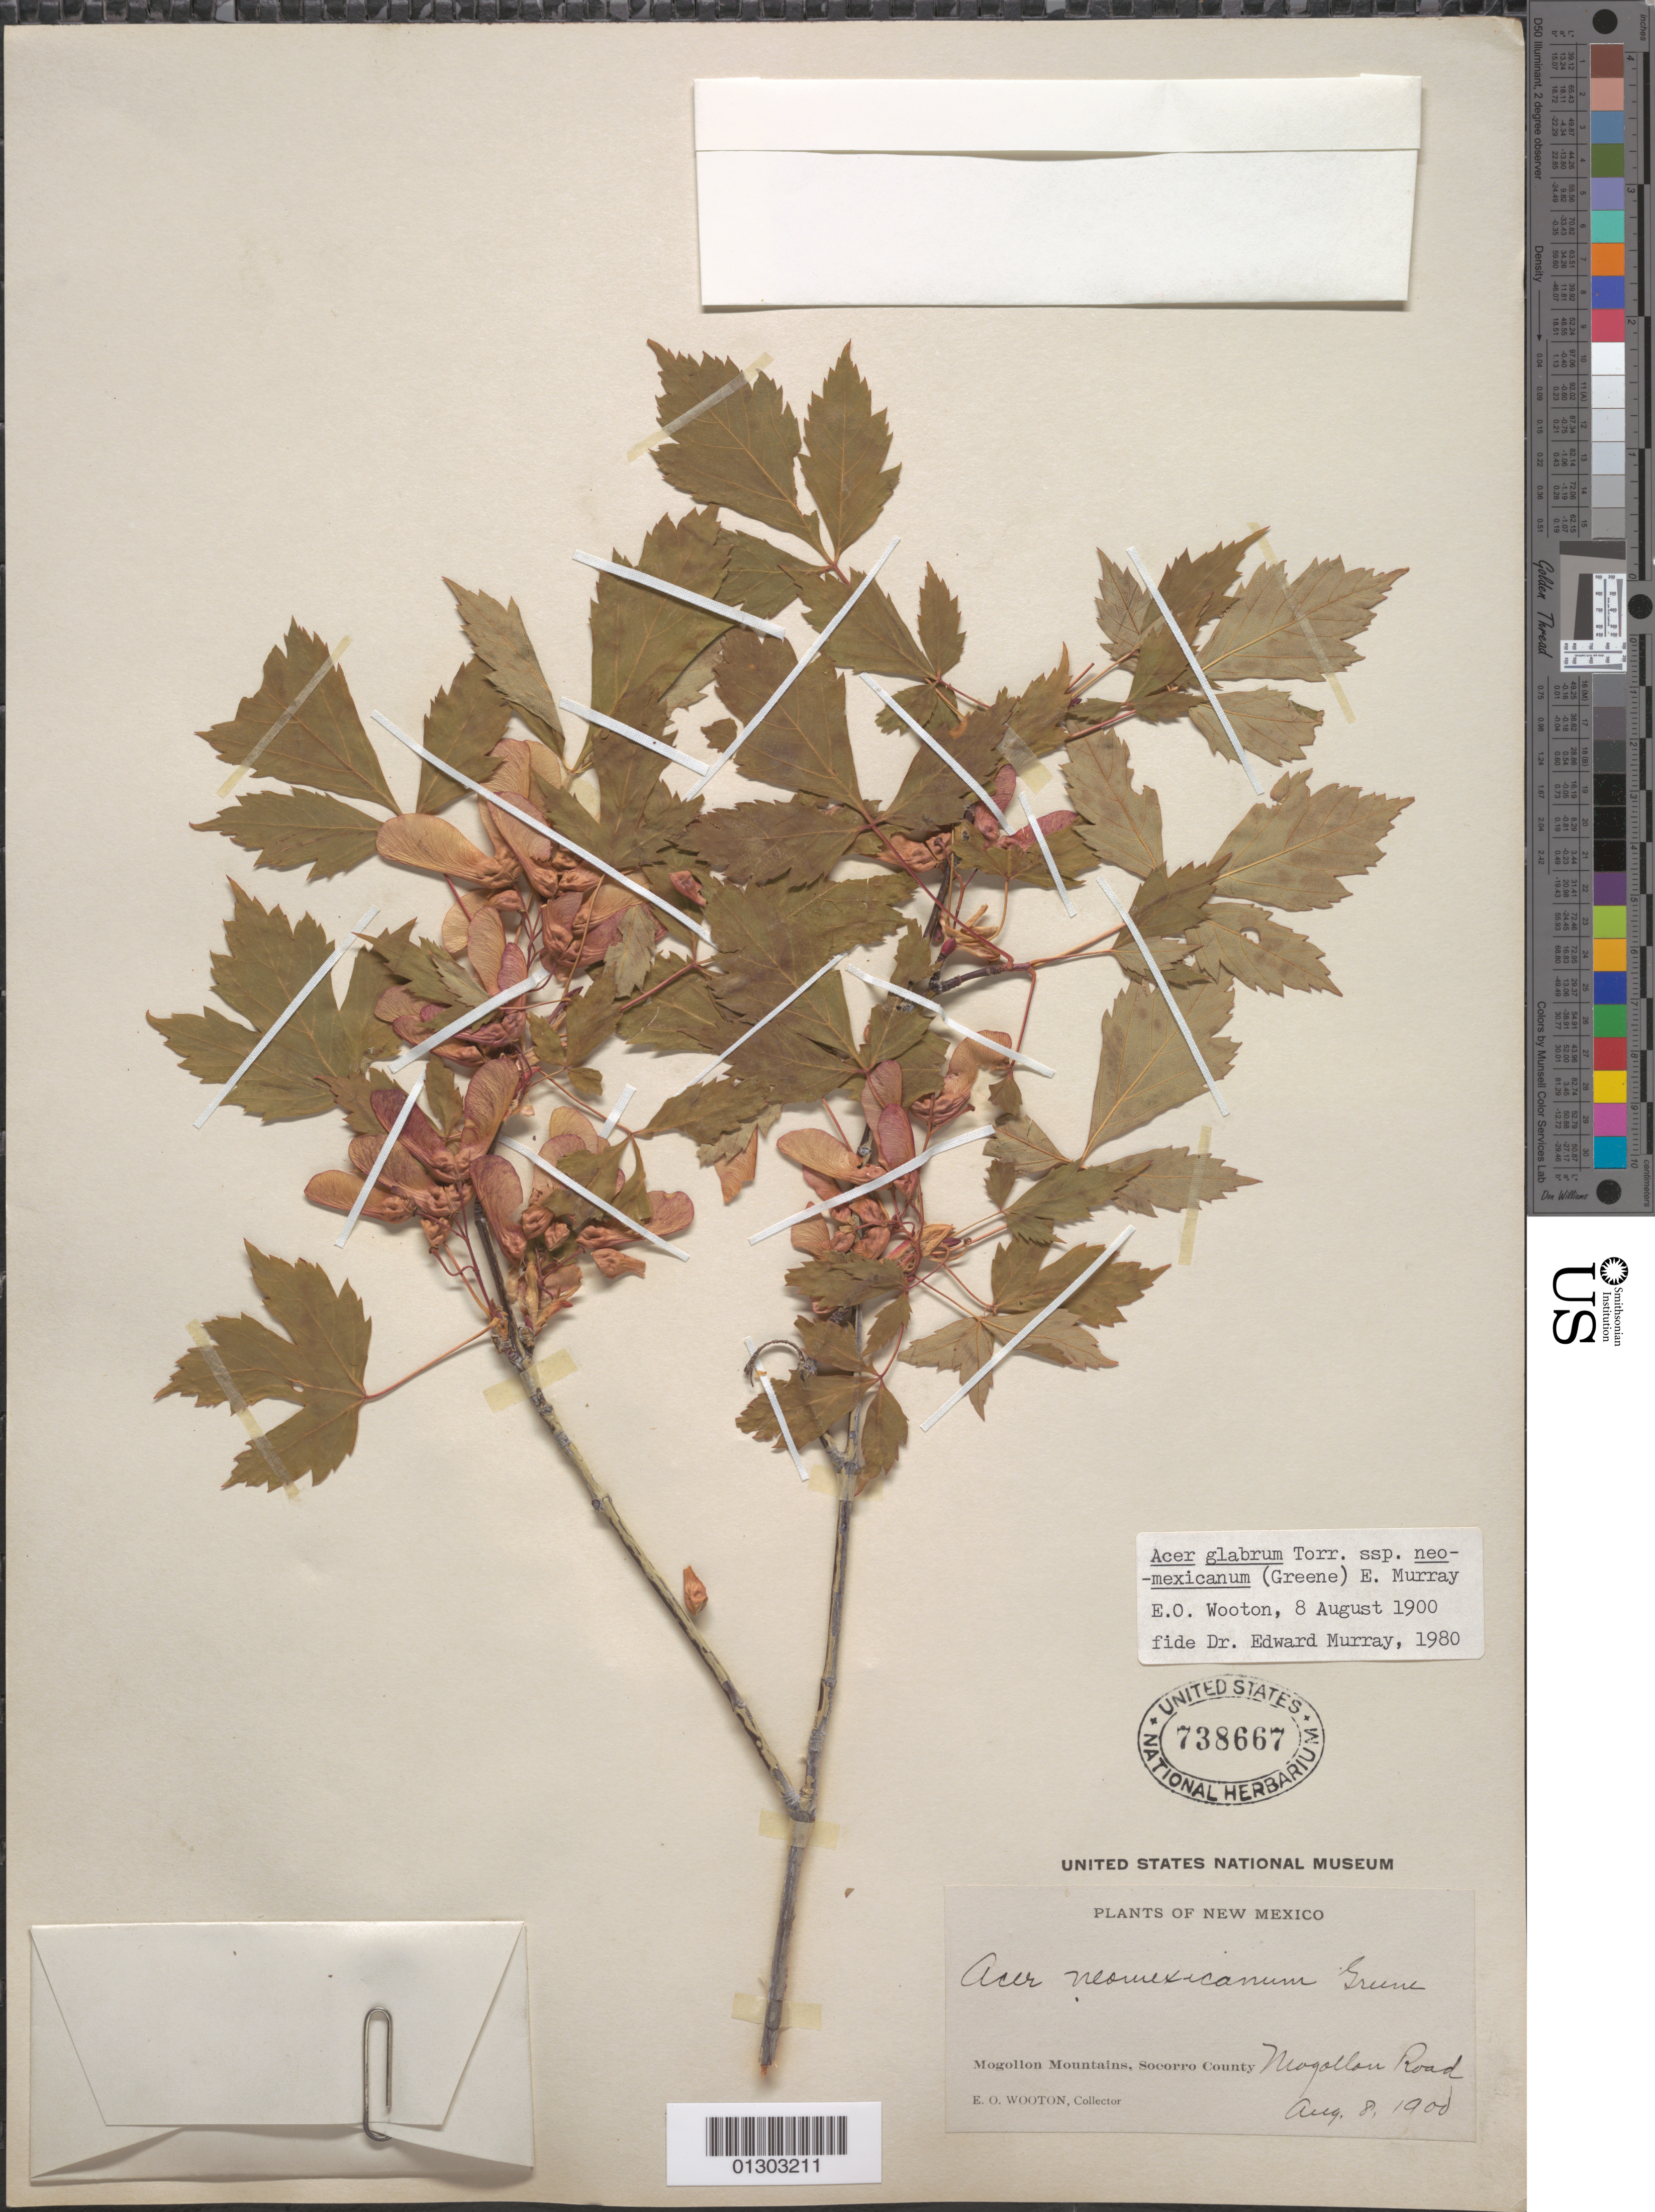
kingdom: Plantae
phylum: Tracheophyta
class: Magnoliopsida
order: Sapindales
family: Sapindaceae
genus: Acer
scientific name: Acer glabrum subsp. neomexicanum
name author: (Greene) A.E. Murray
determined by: Murray, Edward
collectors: E. O. Wooton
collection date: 1900-08-08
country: United States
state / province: New Mexico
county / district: Socorro County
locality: Socorro County, Mogolion Mountains, Mogollon Road.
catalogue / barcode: US 738667